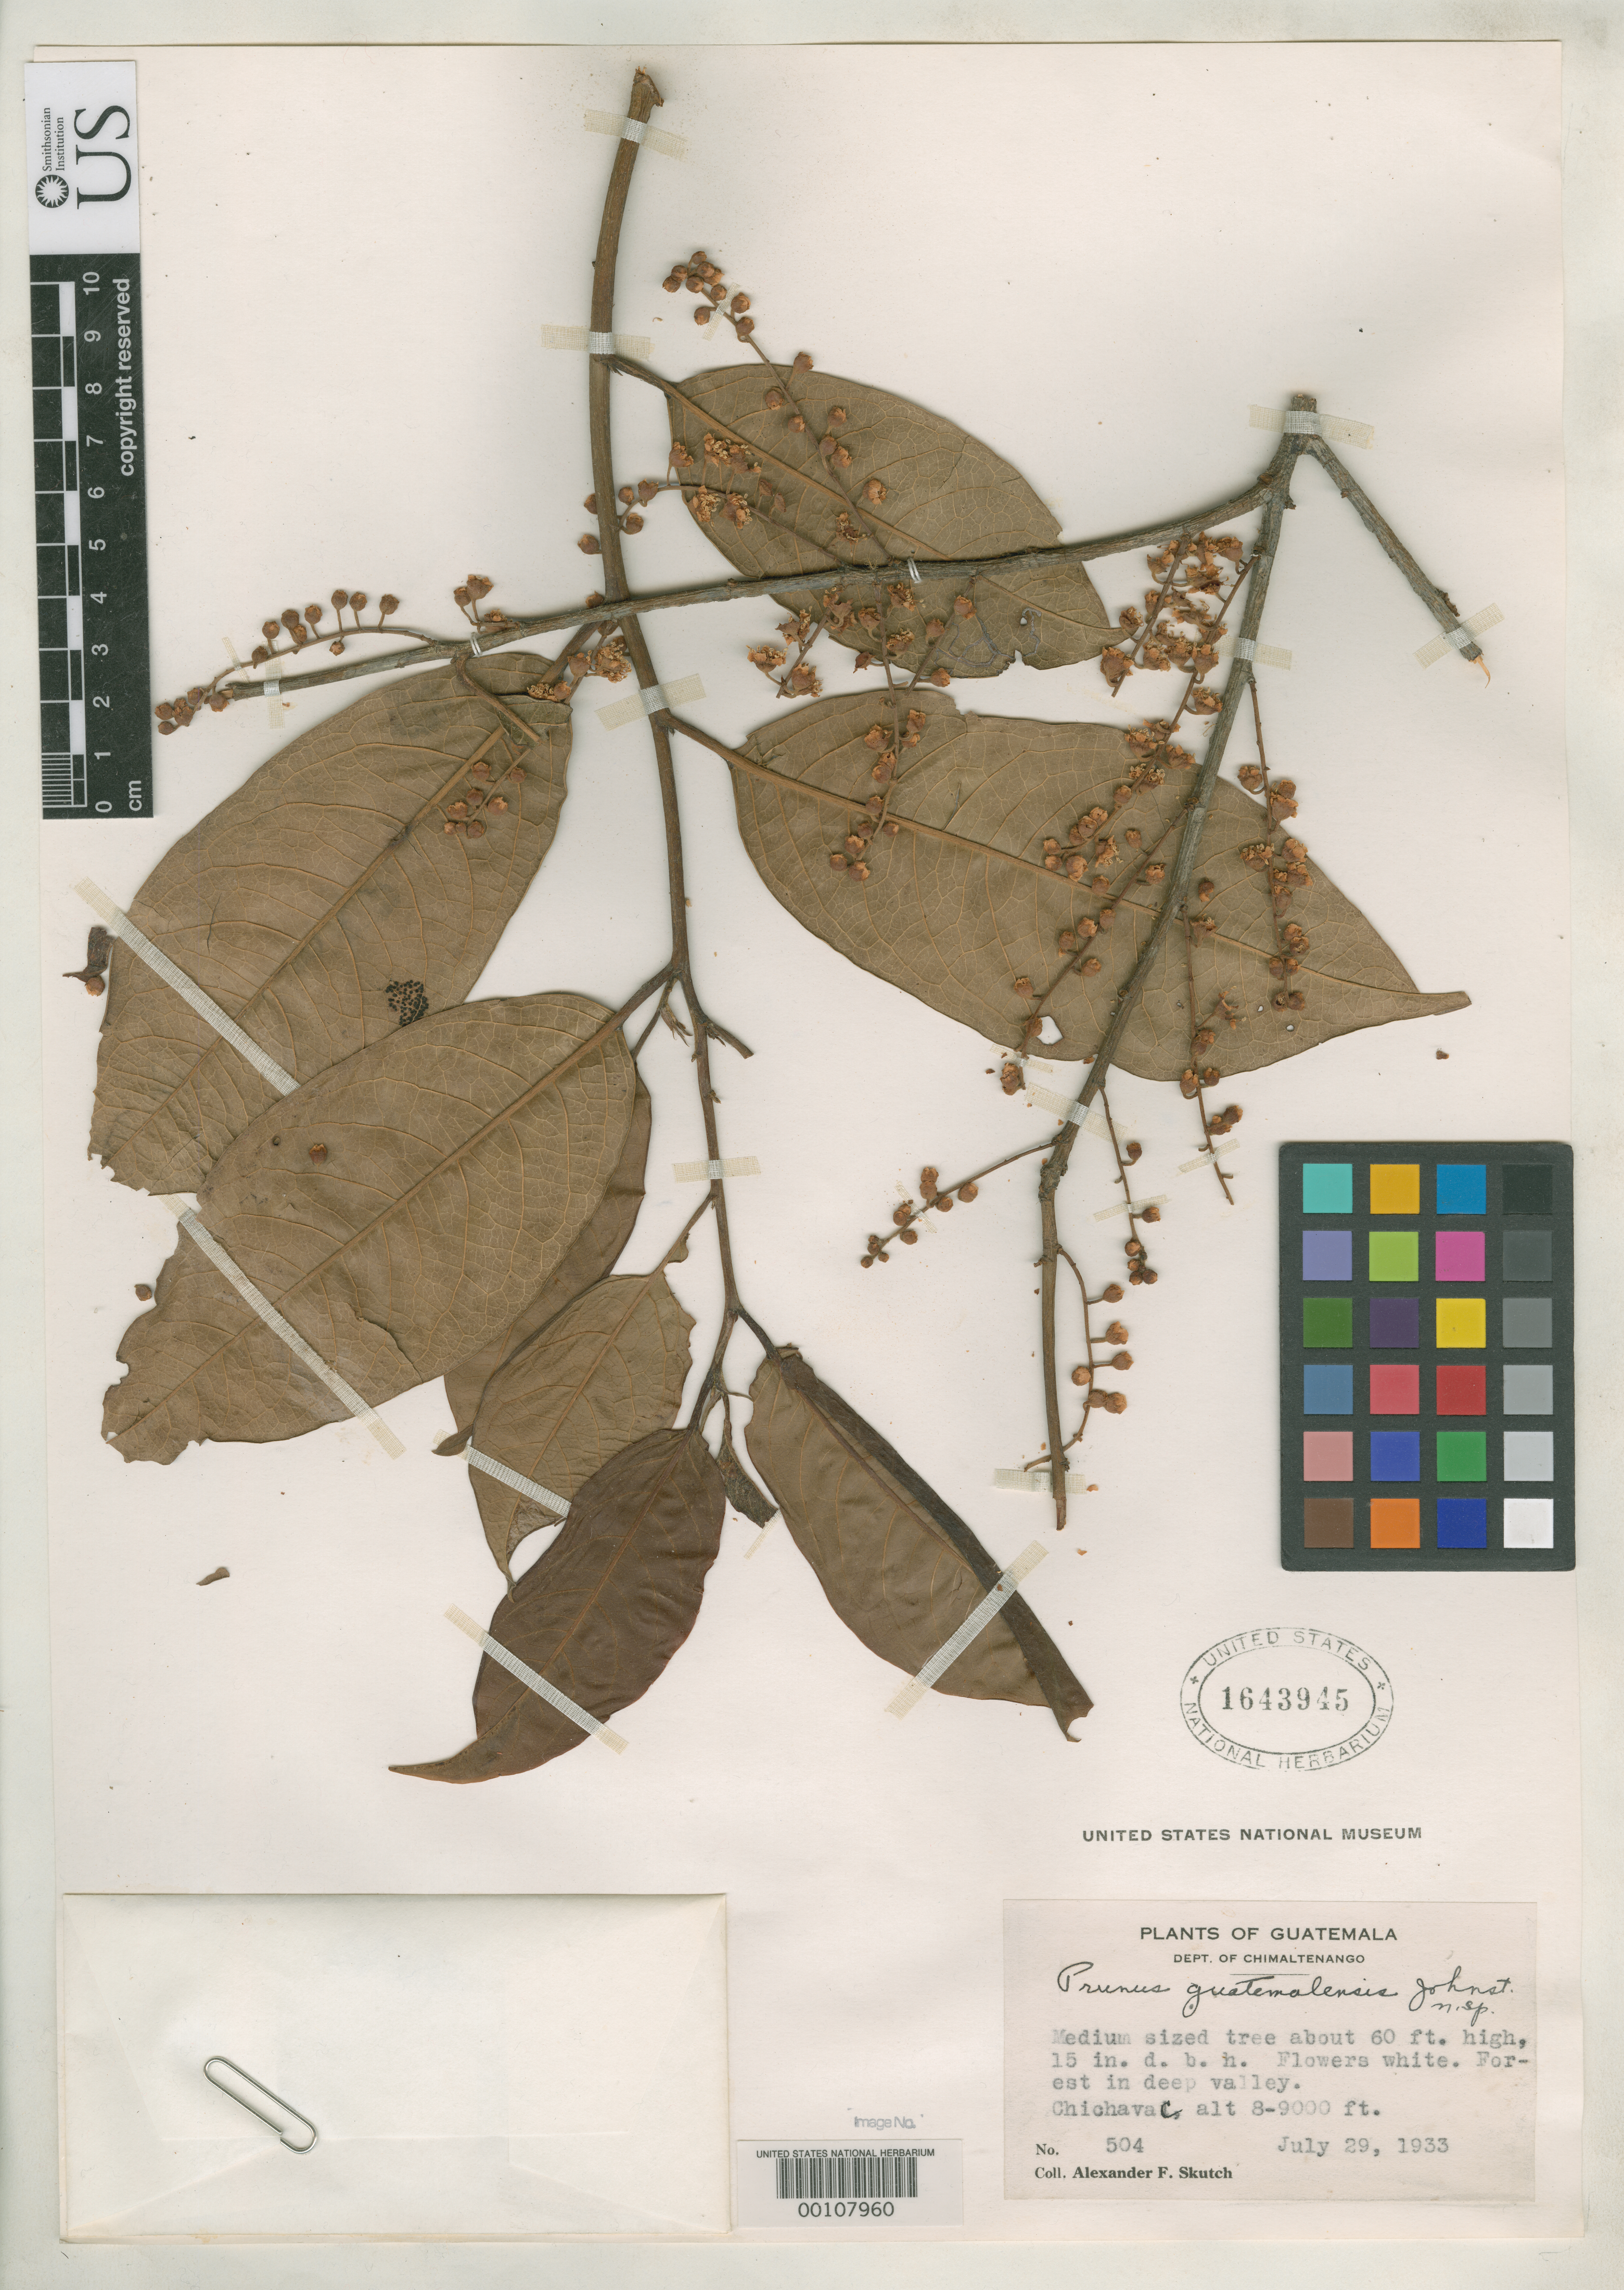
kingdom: Plantae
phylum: Tracheophyta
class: Magnoliopsida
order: Rosales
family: Rosaceae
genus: Prunus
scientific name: Prunus guatemalensis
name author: I.M. Johnst.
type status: Isotype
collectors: A. F. Skutch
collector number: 504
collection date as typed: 29 Jul 1933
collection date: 1933-07-29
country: Guatemala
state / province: Chimaltenango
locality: Chichavac.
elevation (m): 2400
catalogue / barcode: US 1643945